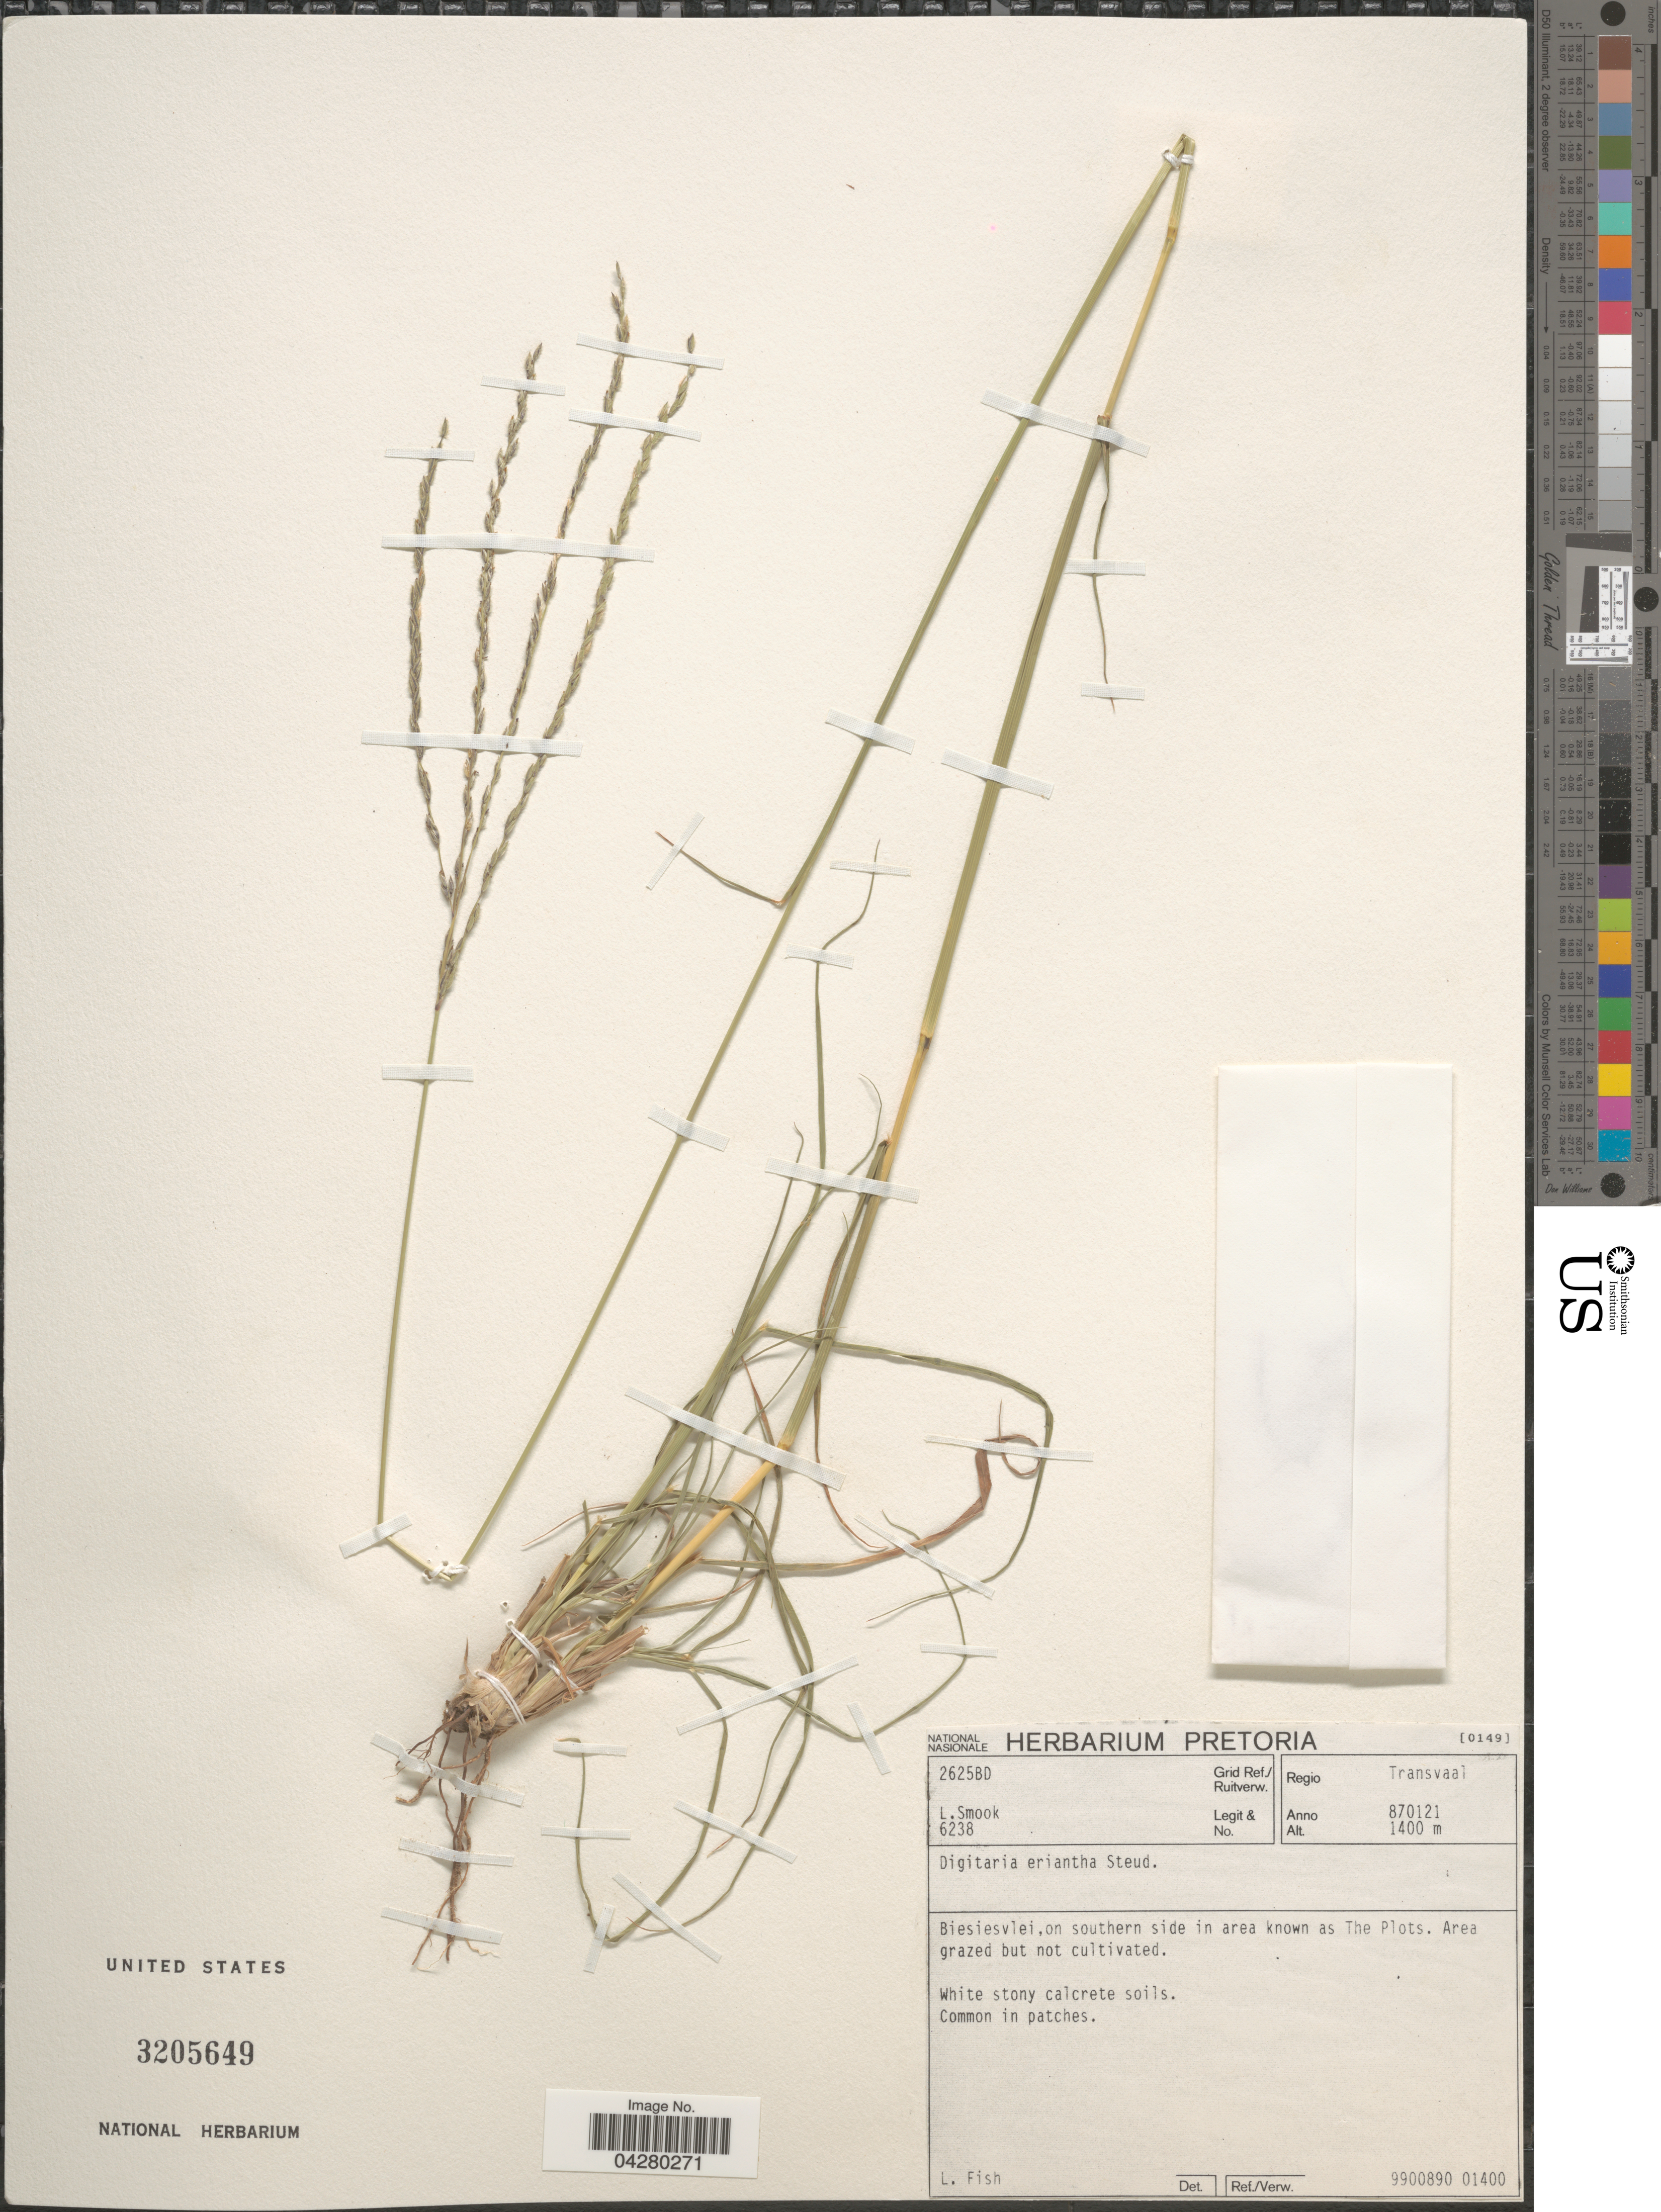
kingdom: Plantae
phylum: Tracheophyta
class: Liliopsida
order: Poales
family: Poaceae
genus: Digitaria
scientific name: Digitaria eriantha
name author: Steud.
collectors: L. Smook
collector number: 6238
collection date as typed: Transcribed d/m/y: 21/1/87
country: South Africa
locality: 2625BD Grid Ref. Regio Transvaal. Biesiesvlei, on southern side in area known as The Plots. Area grazed but not cultivated.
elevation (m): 1400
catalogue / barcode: US 3205649